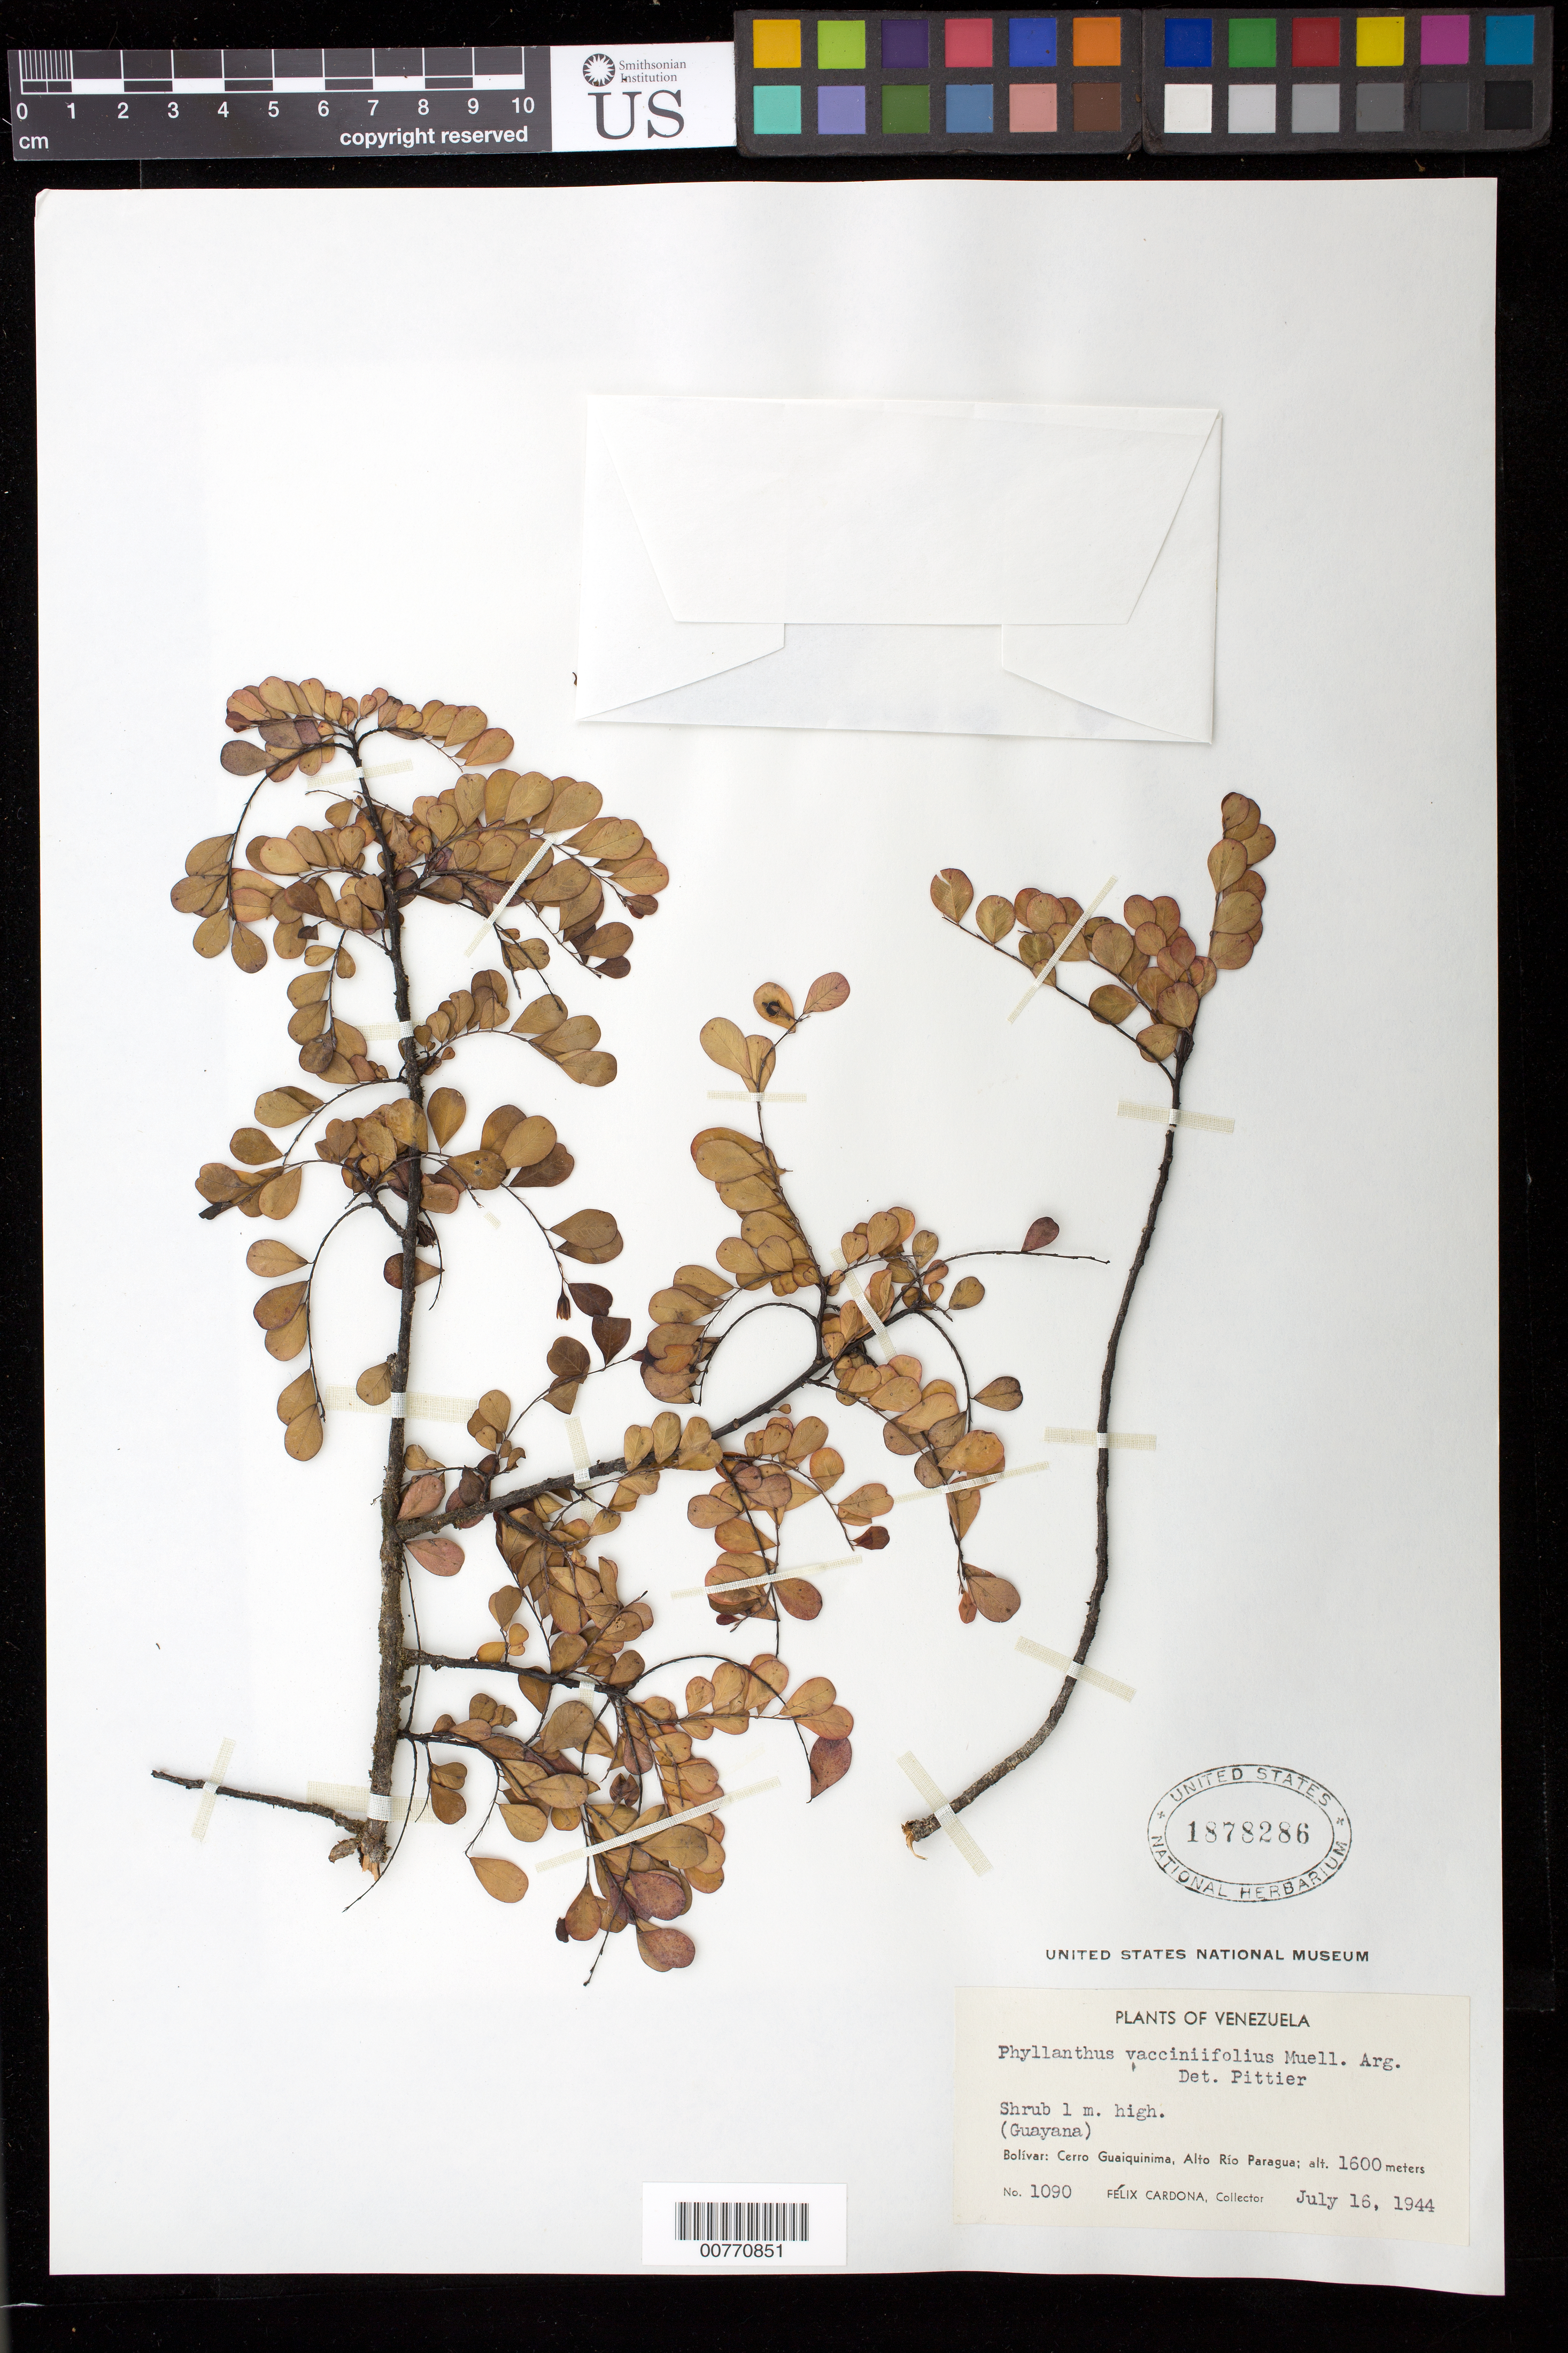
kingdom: Plantae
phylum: Tracheophyta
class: Magnoliopsida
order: Malpighiales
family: Phyllanthaceae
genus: Phyllanthus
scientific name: Phyllanthus vacciniifolius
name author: (Müll. Arg.) Müll. Arg.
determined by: Pittier, Henri F.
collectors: F. Cardona Puig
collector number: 1090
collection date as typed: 16-Jul-44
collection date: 1944-07-16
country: Venezuela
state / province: Bolívar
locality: Alto Río Paragua, Río Karun, Raudal Guaiquinima (Guayana)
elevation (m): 1600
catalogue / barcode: US 1878286